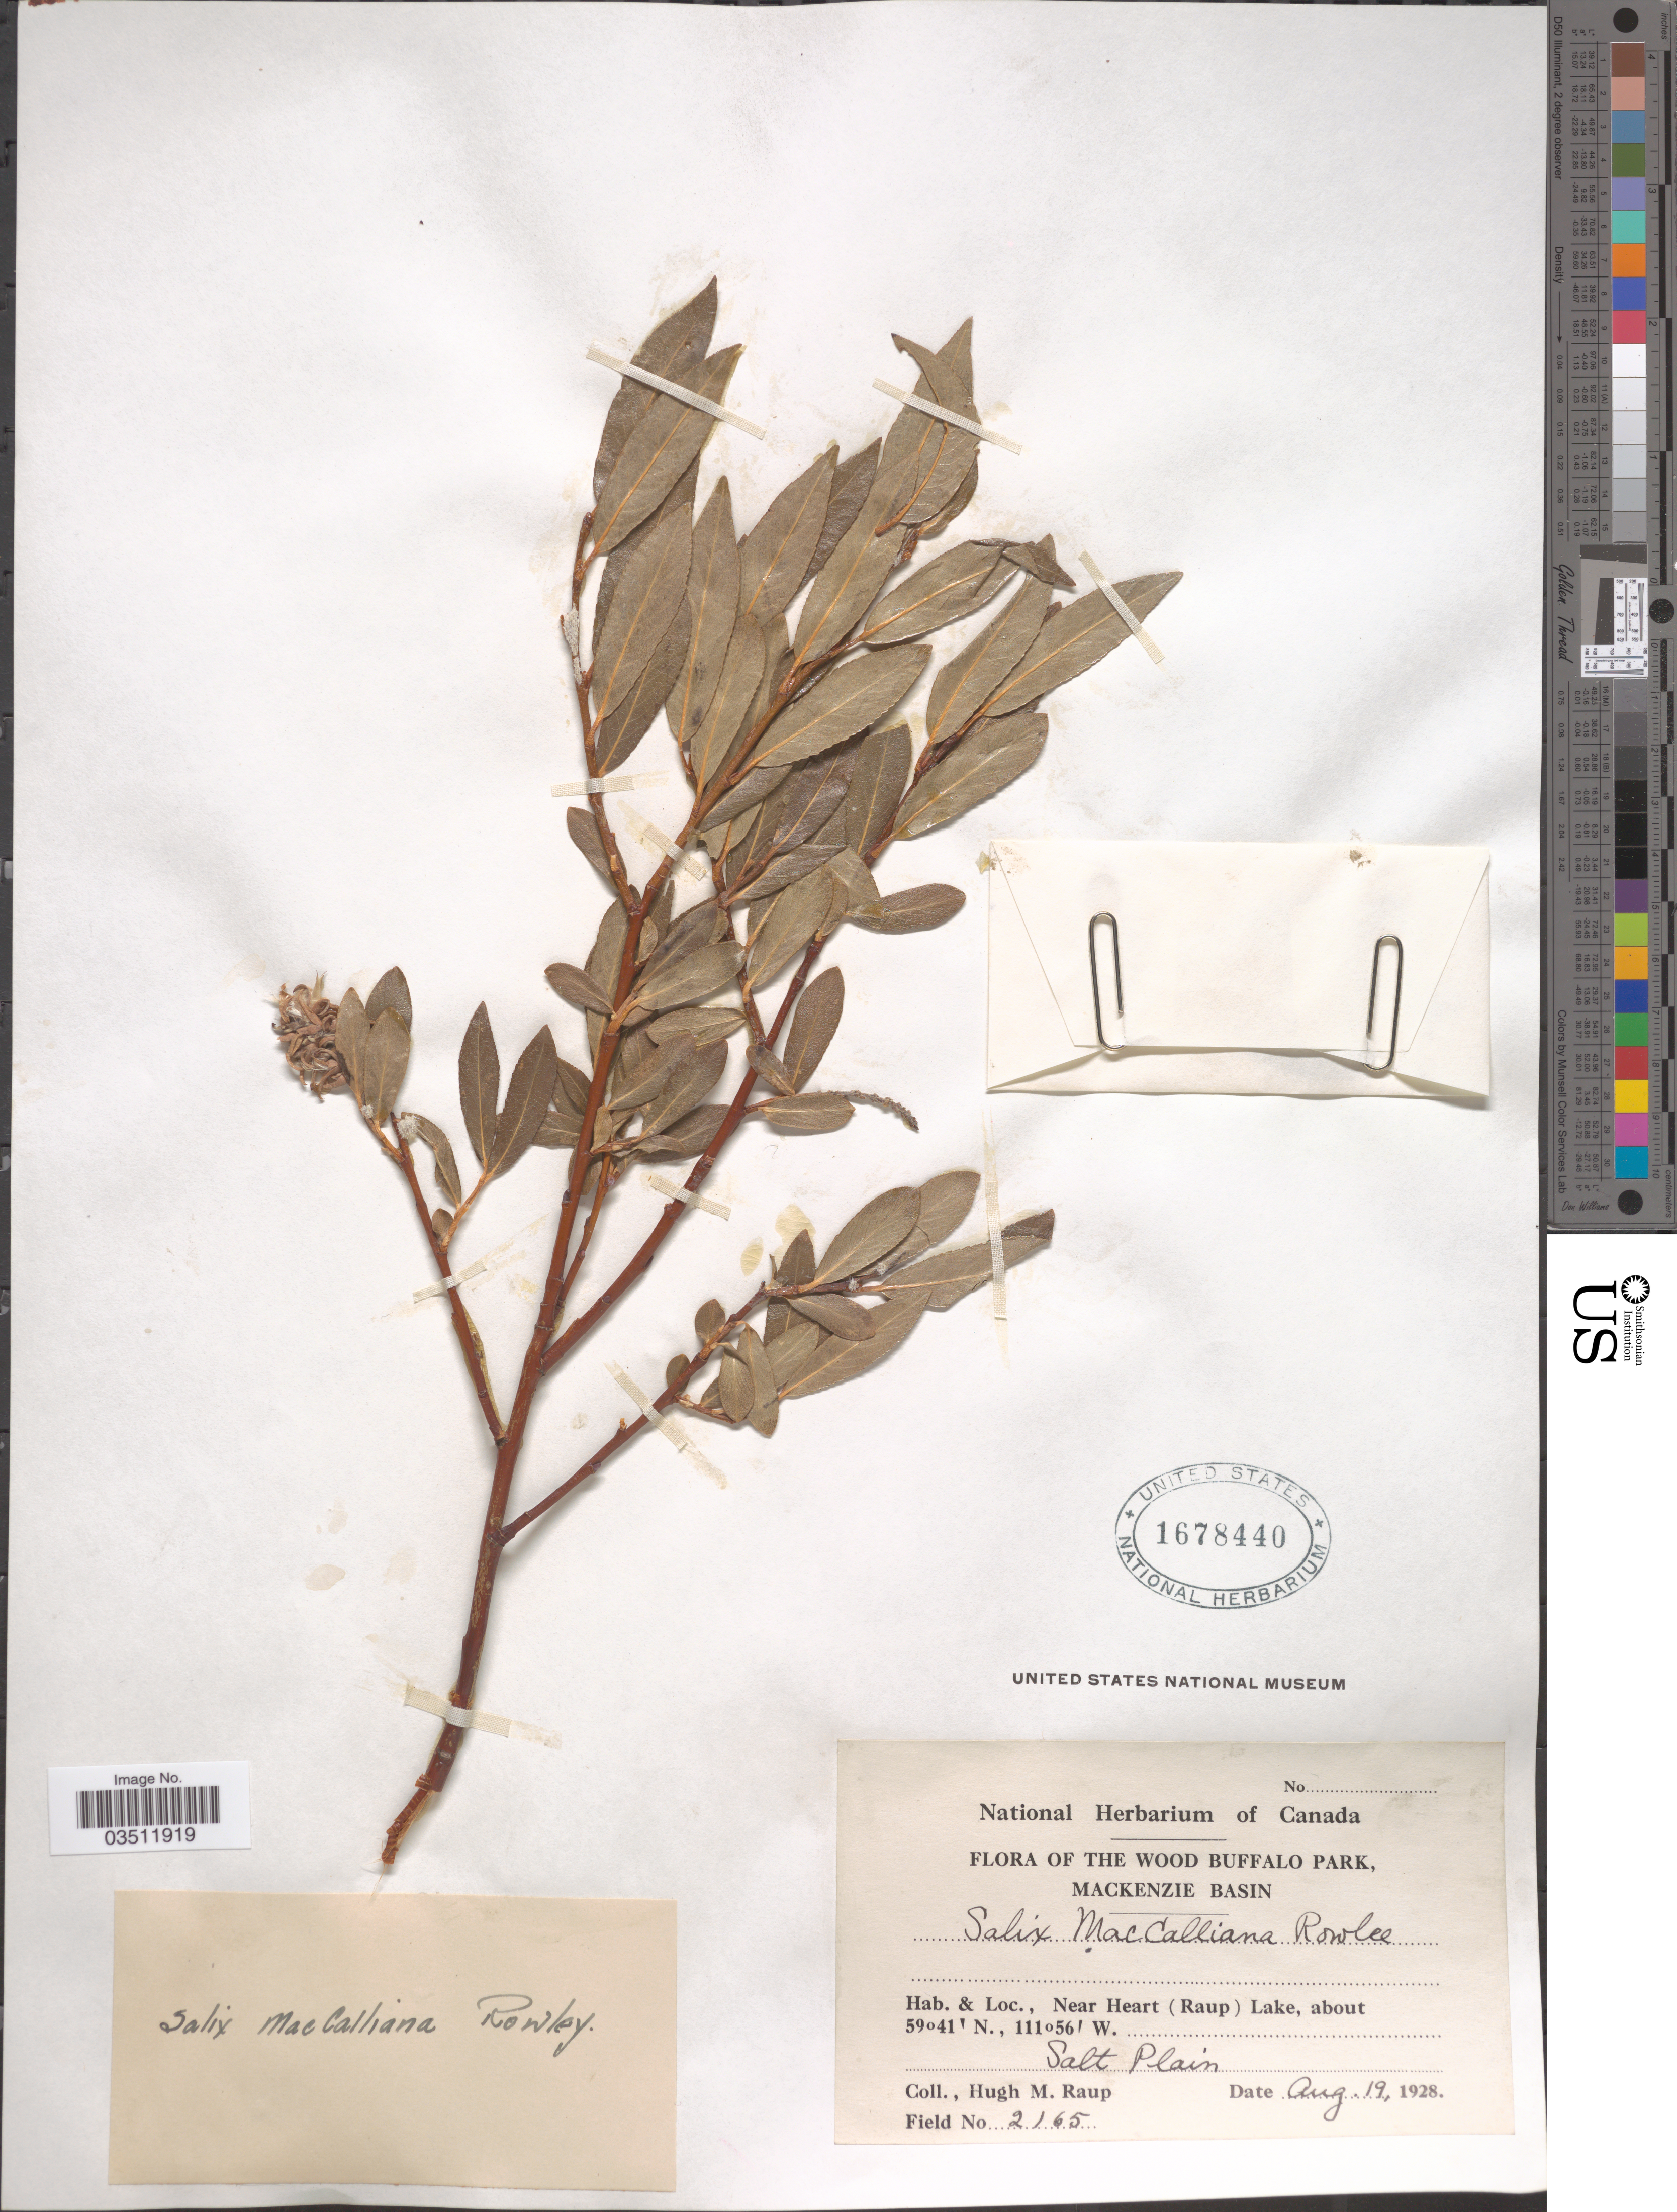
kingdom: Plantae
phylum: Tracheophyta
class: Magnoliopsida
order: Malpighiales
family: Salicaceae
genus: Salix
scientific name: Salix maccalliana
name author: Rowlee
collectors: H. Raup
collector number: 2165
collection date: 1928-08-19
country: Canada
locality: The Wood Buffalo Park, Mackenzie Basin. Near Heart (Raup) Lake. Salt Plain.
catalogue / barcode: US 1678440